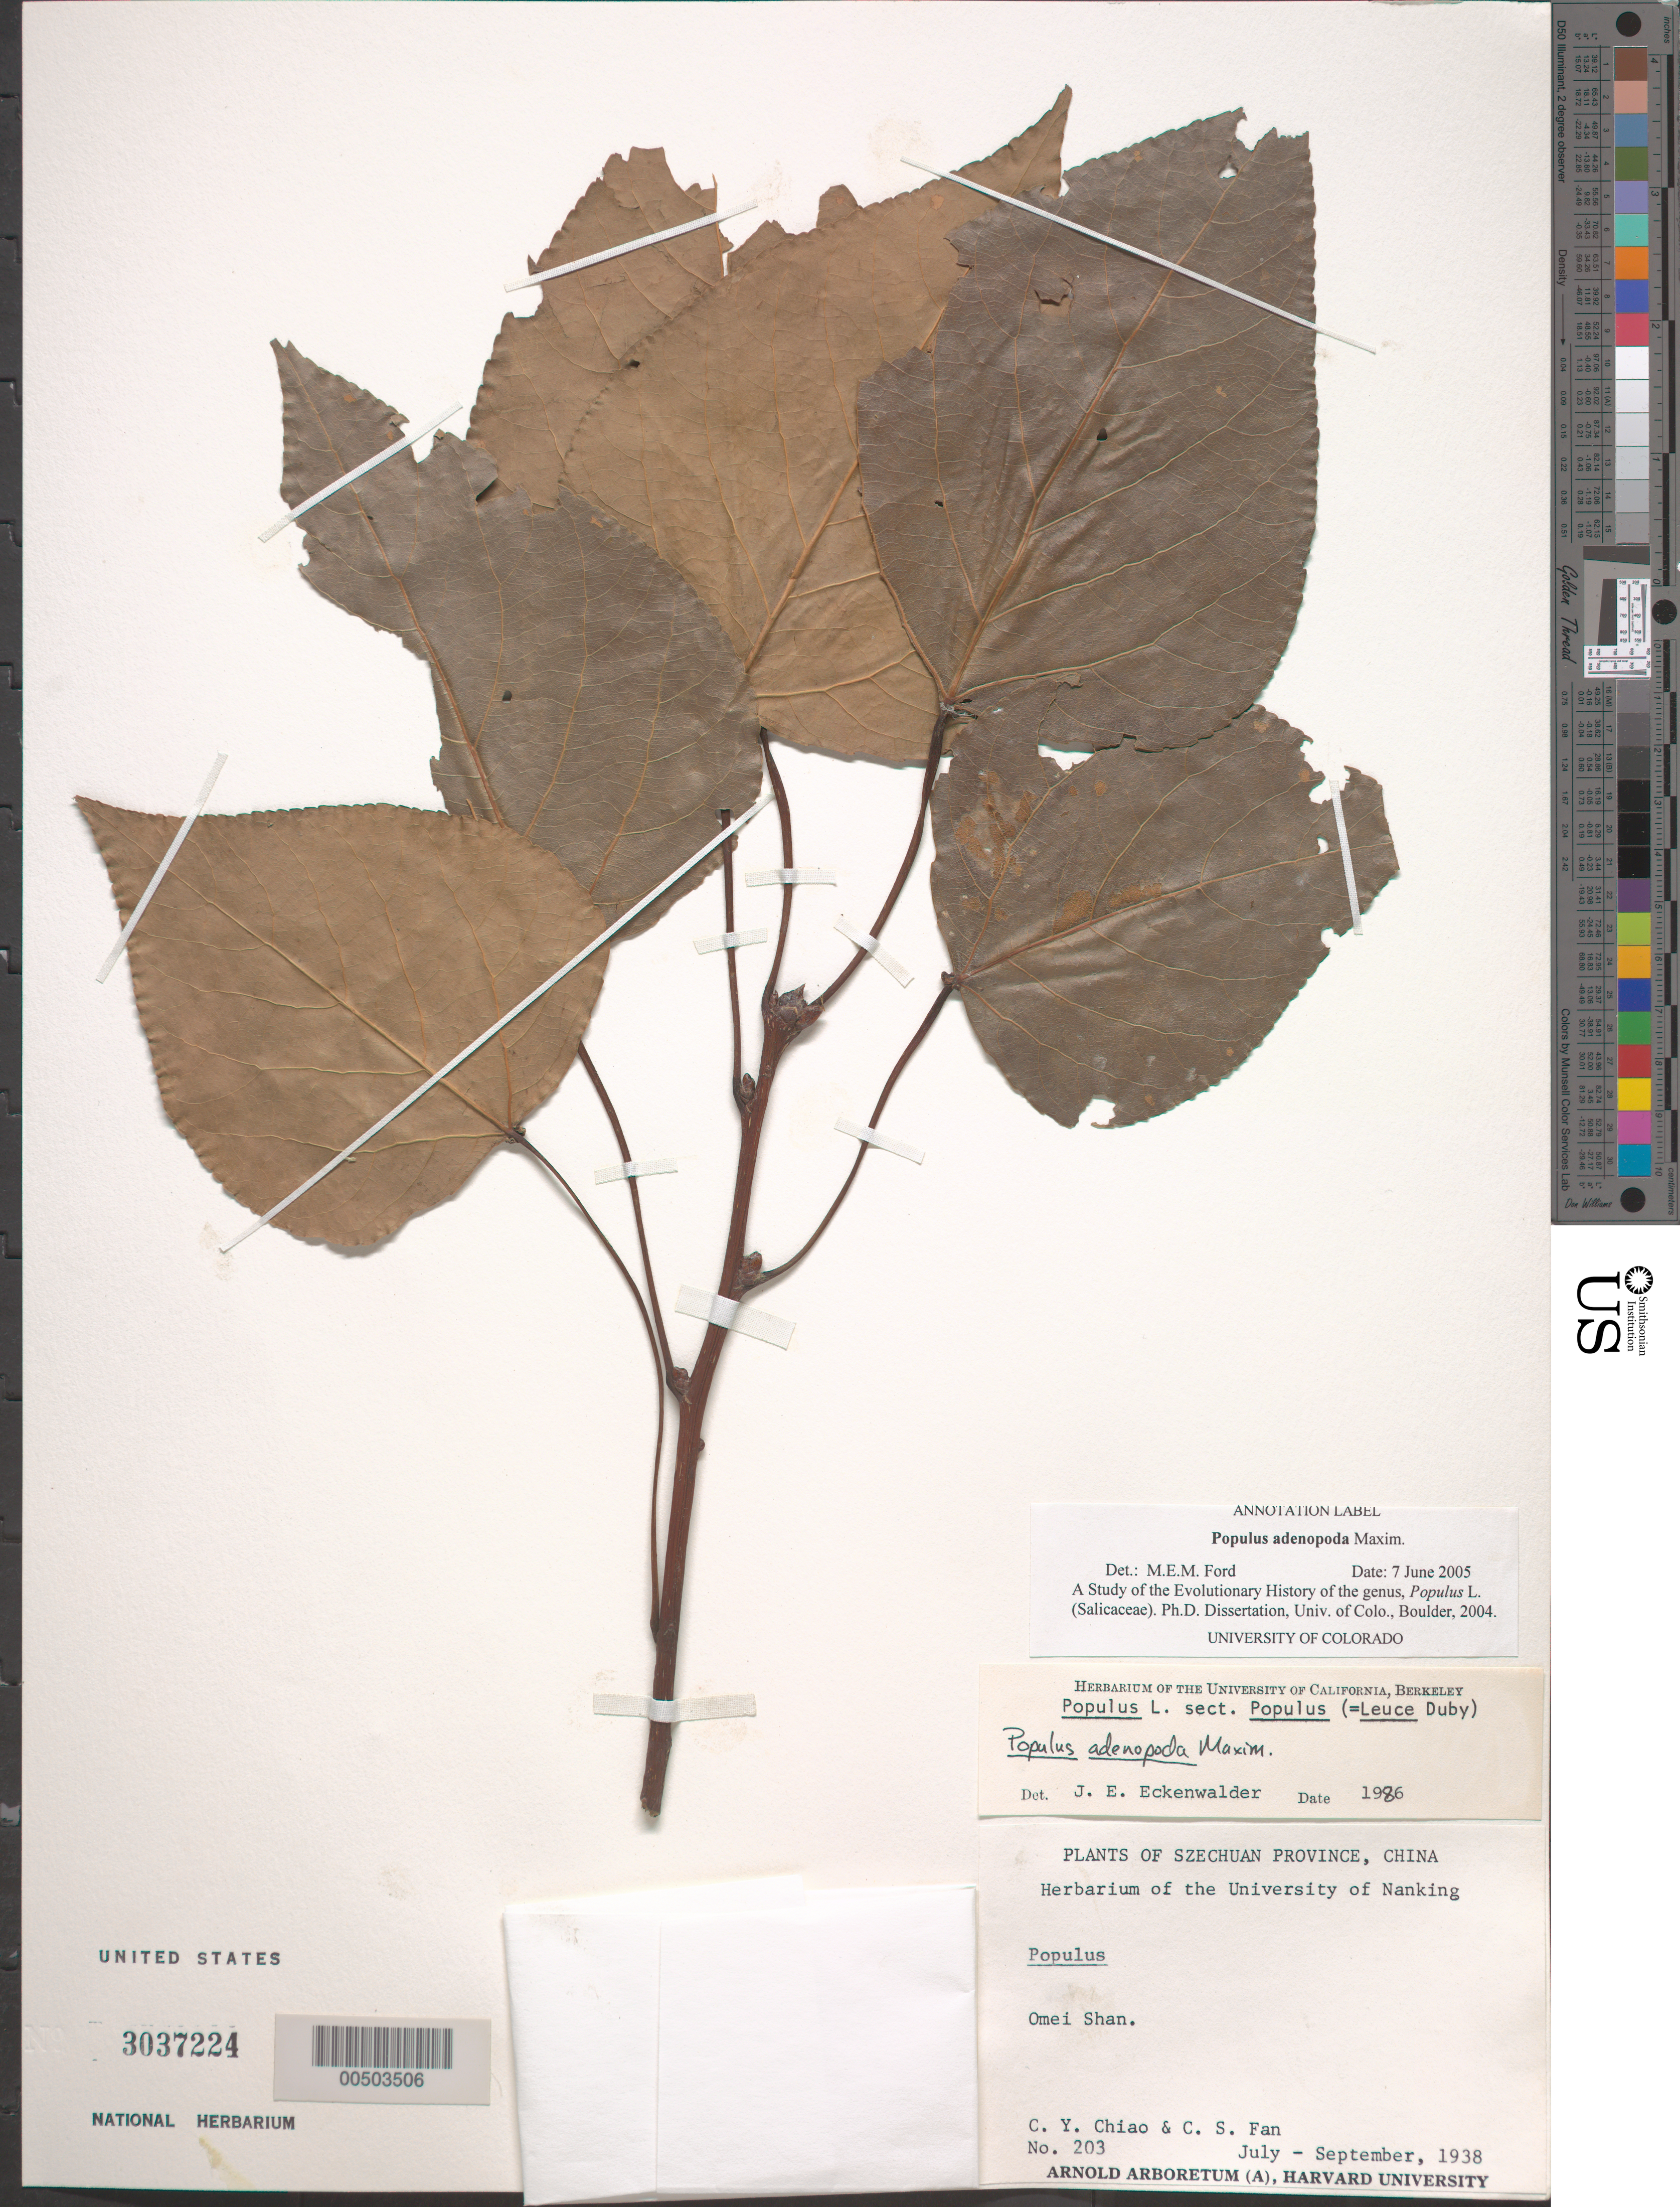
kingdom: Plantae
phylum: Tracheophyta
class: Magnoliopsida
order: Malpighiales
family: Salicaceae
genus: Populus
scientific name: Populus adenopoda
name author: Maxim.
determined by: Eckenwalder, James E.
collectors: C. Y. Chiao & C. S. Fan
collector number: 203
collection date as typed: Jul 1938 to -- Sep 1938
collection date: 1938-07/1938-09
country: China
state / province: Sichuan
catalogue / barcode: US 3037224